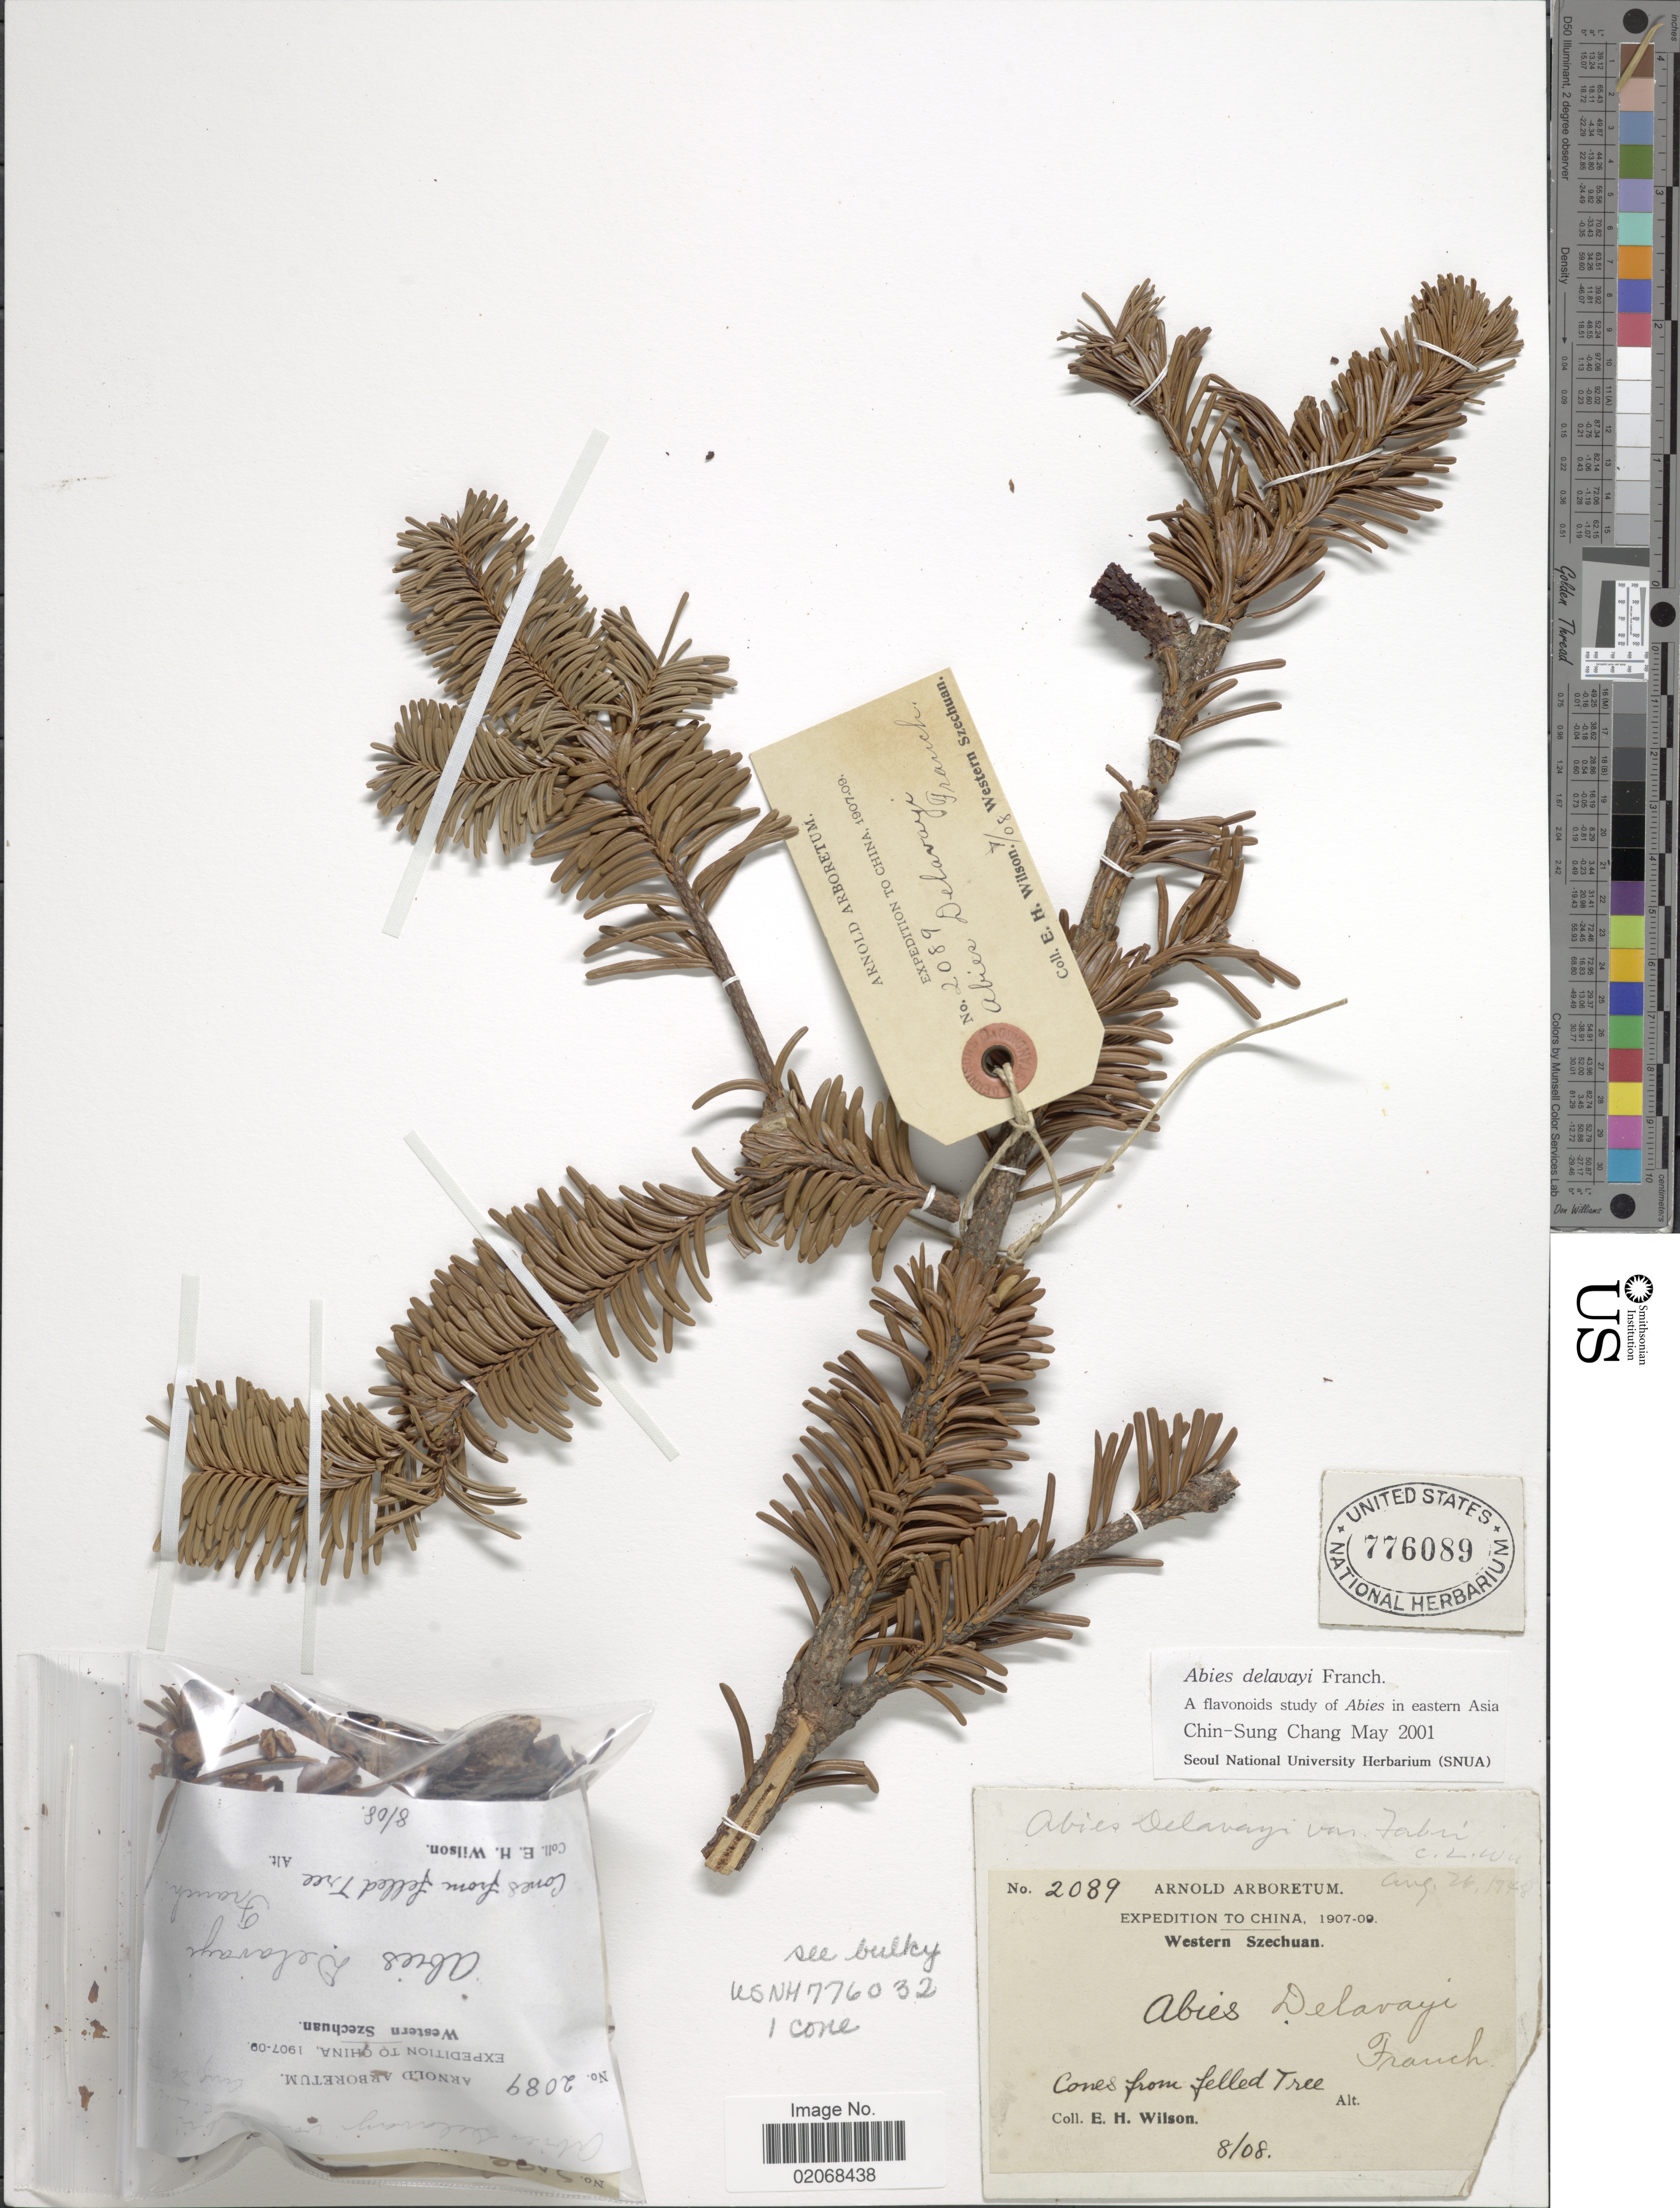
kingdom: Plantae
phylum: Tracheophyta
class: Pinopsida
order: Pinales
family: Pinaceae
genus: Abies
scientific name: Abies delavayi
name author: Franch.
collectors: E. Wilson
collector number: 2089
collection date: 1908-08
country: China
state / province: Sichuan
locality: Western Szechuan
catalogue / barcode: US 776089